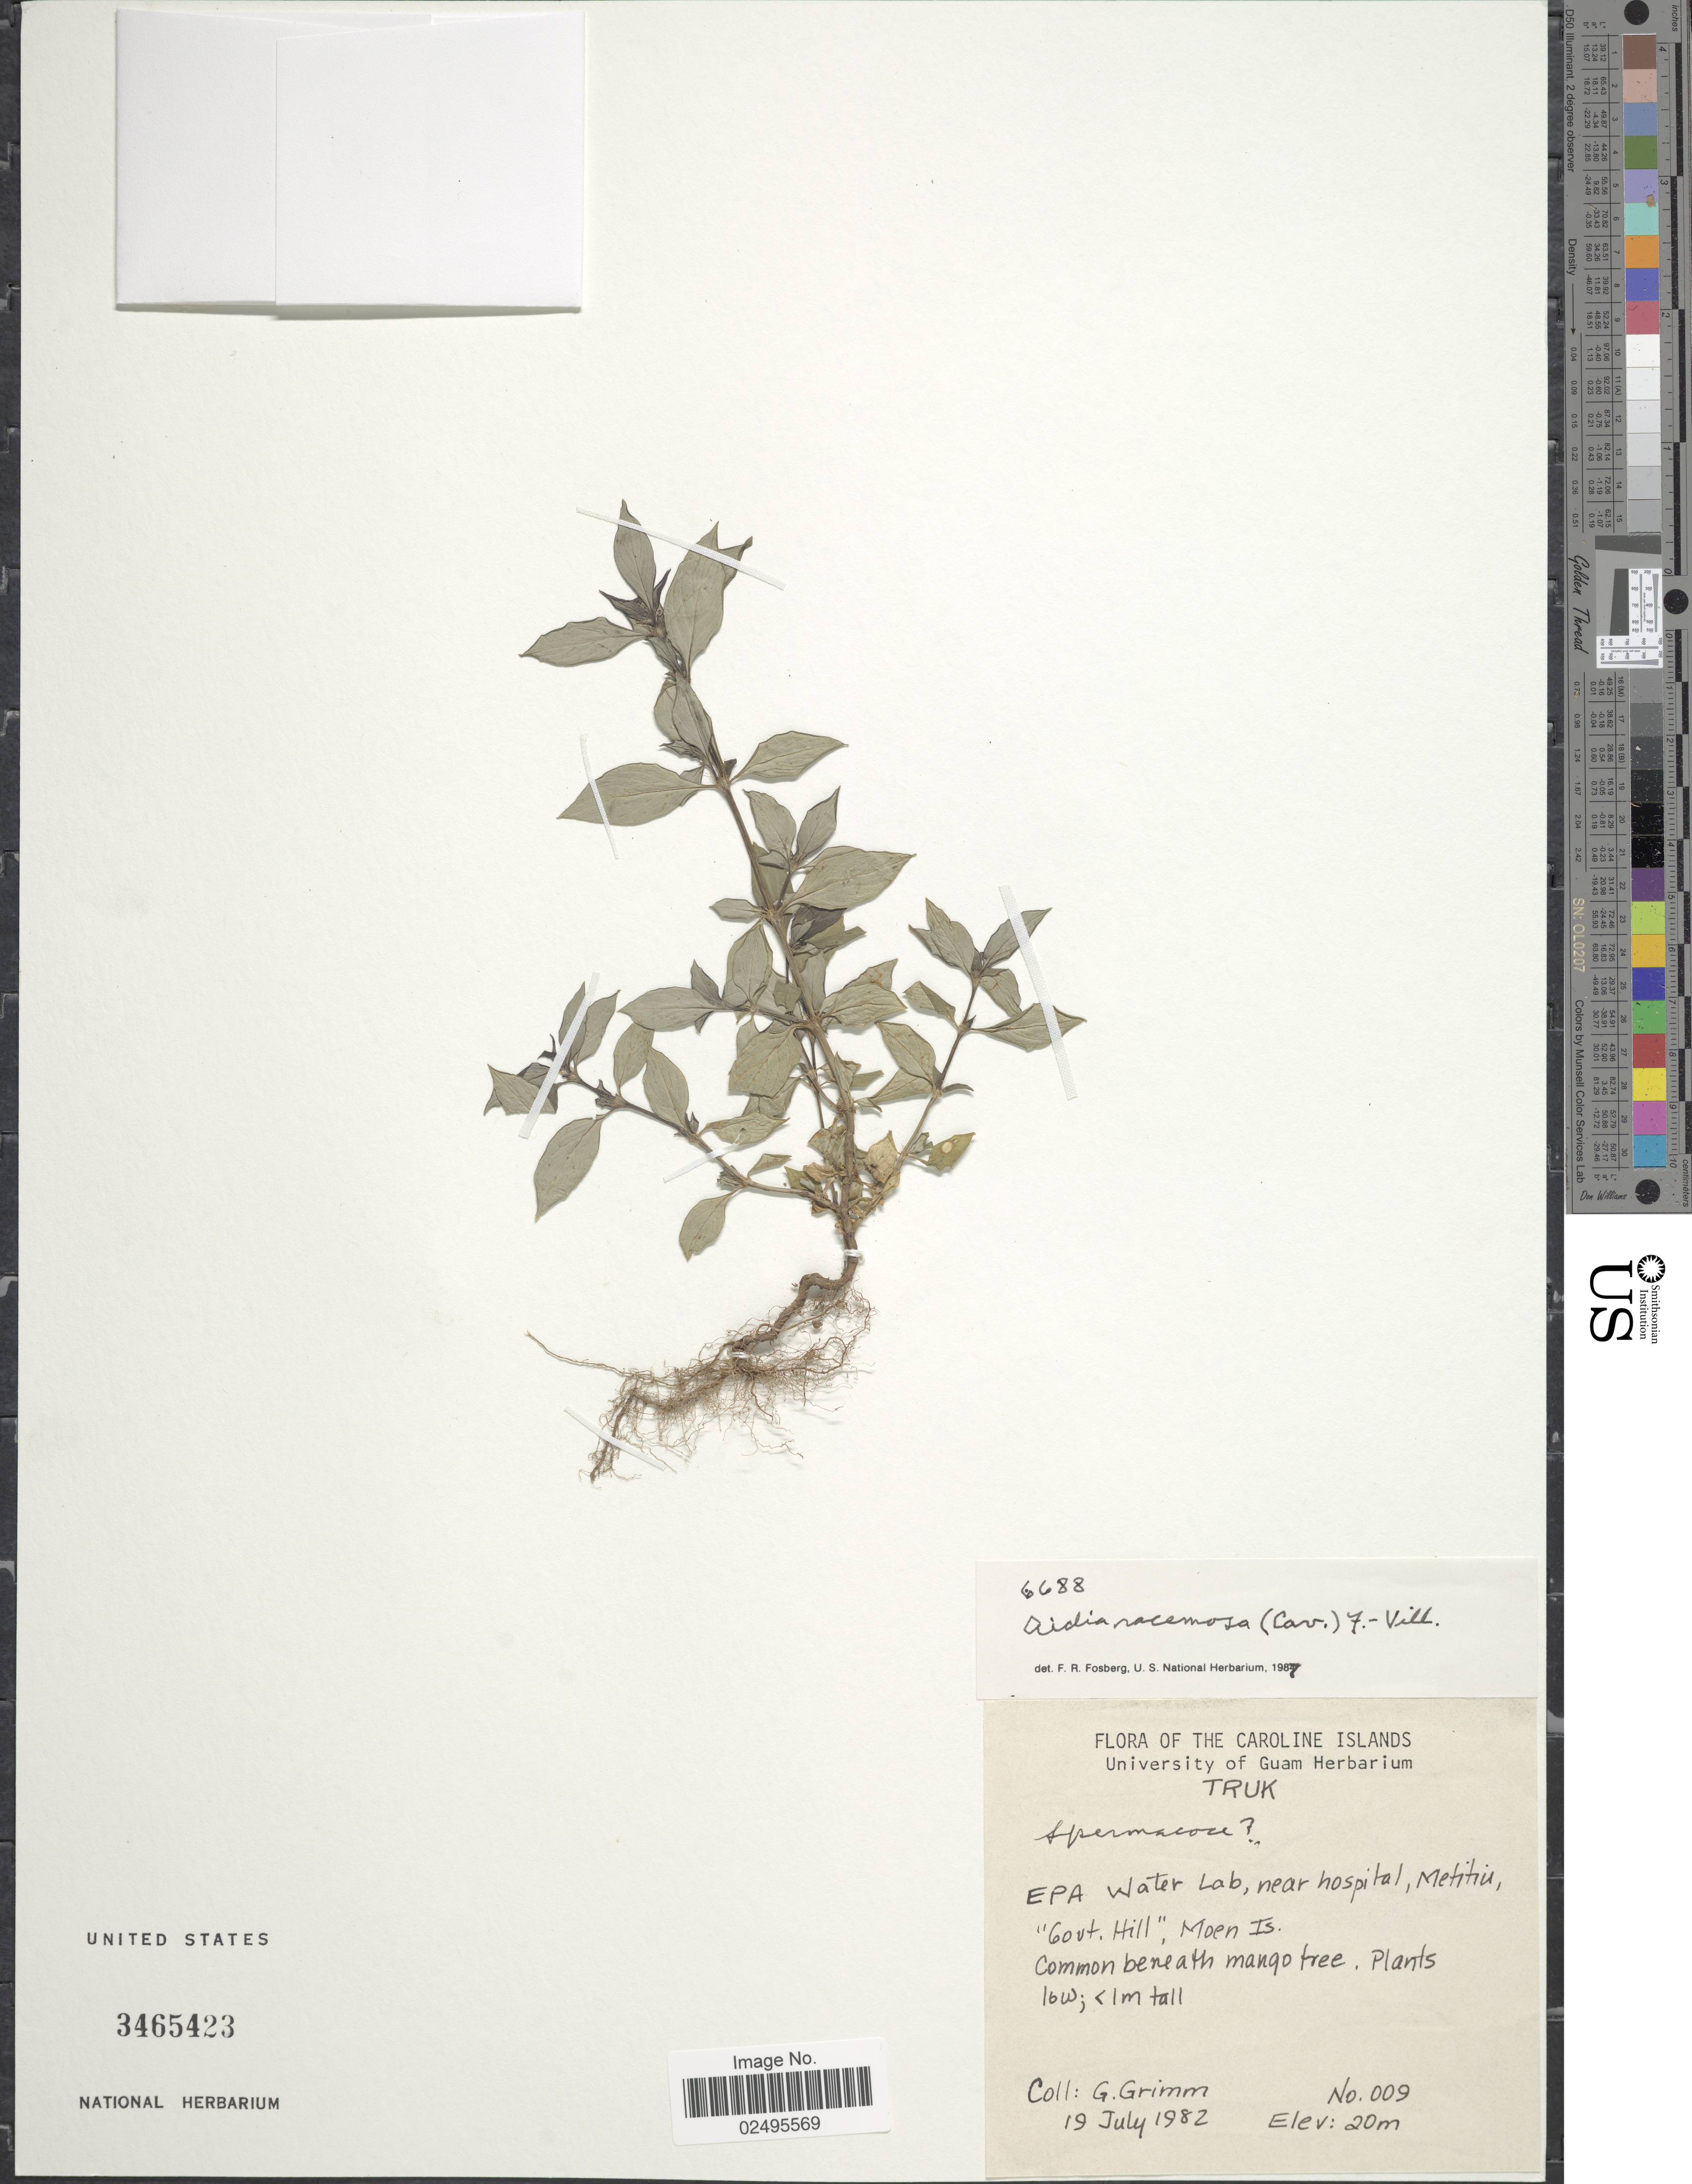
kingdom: Plantae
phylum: Tracheophyta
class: Magnoliopsida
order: Gentianales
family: Rubiaceae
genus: Aidia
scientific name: Aidia graeffei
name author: (Reinecke) Tirveng.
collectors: G. Grimm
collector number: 009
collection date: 1982-07-19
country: Micronesia, Federated States of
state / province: Truk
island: Moen [Wono]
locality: Caroline Islands, EPA Water Lab, near hospital, Metitiu, "Govt. Hill", Moen Isl.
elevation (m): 20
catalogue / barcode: US 3465423